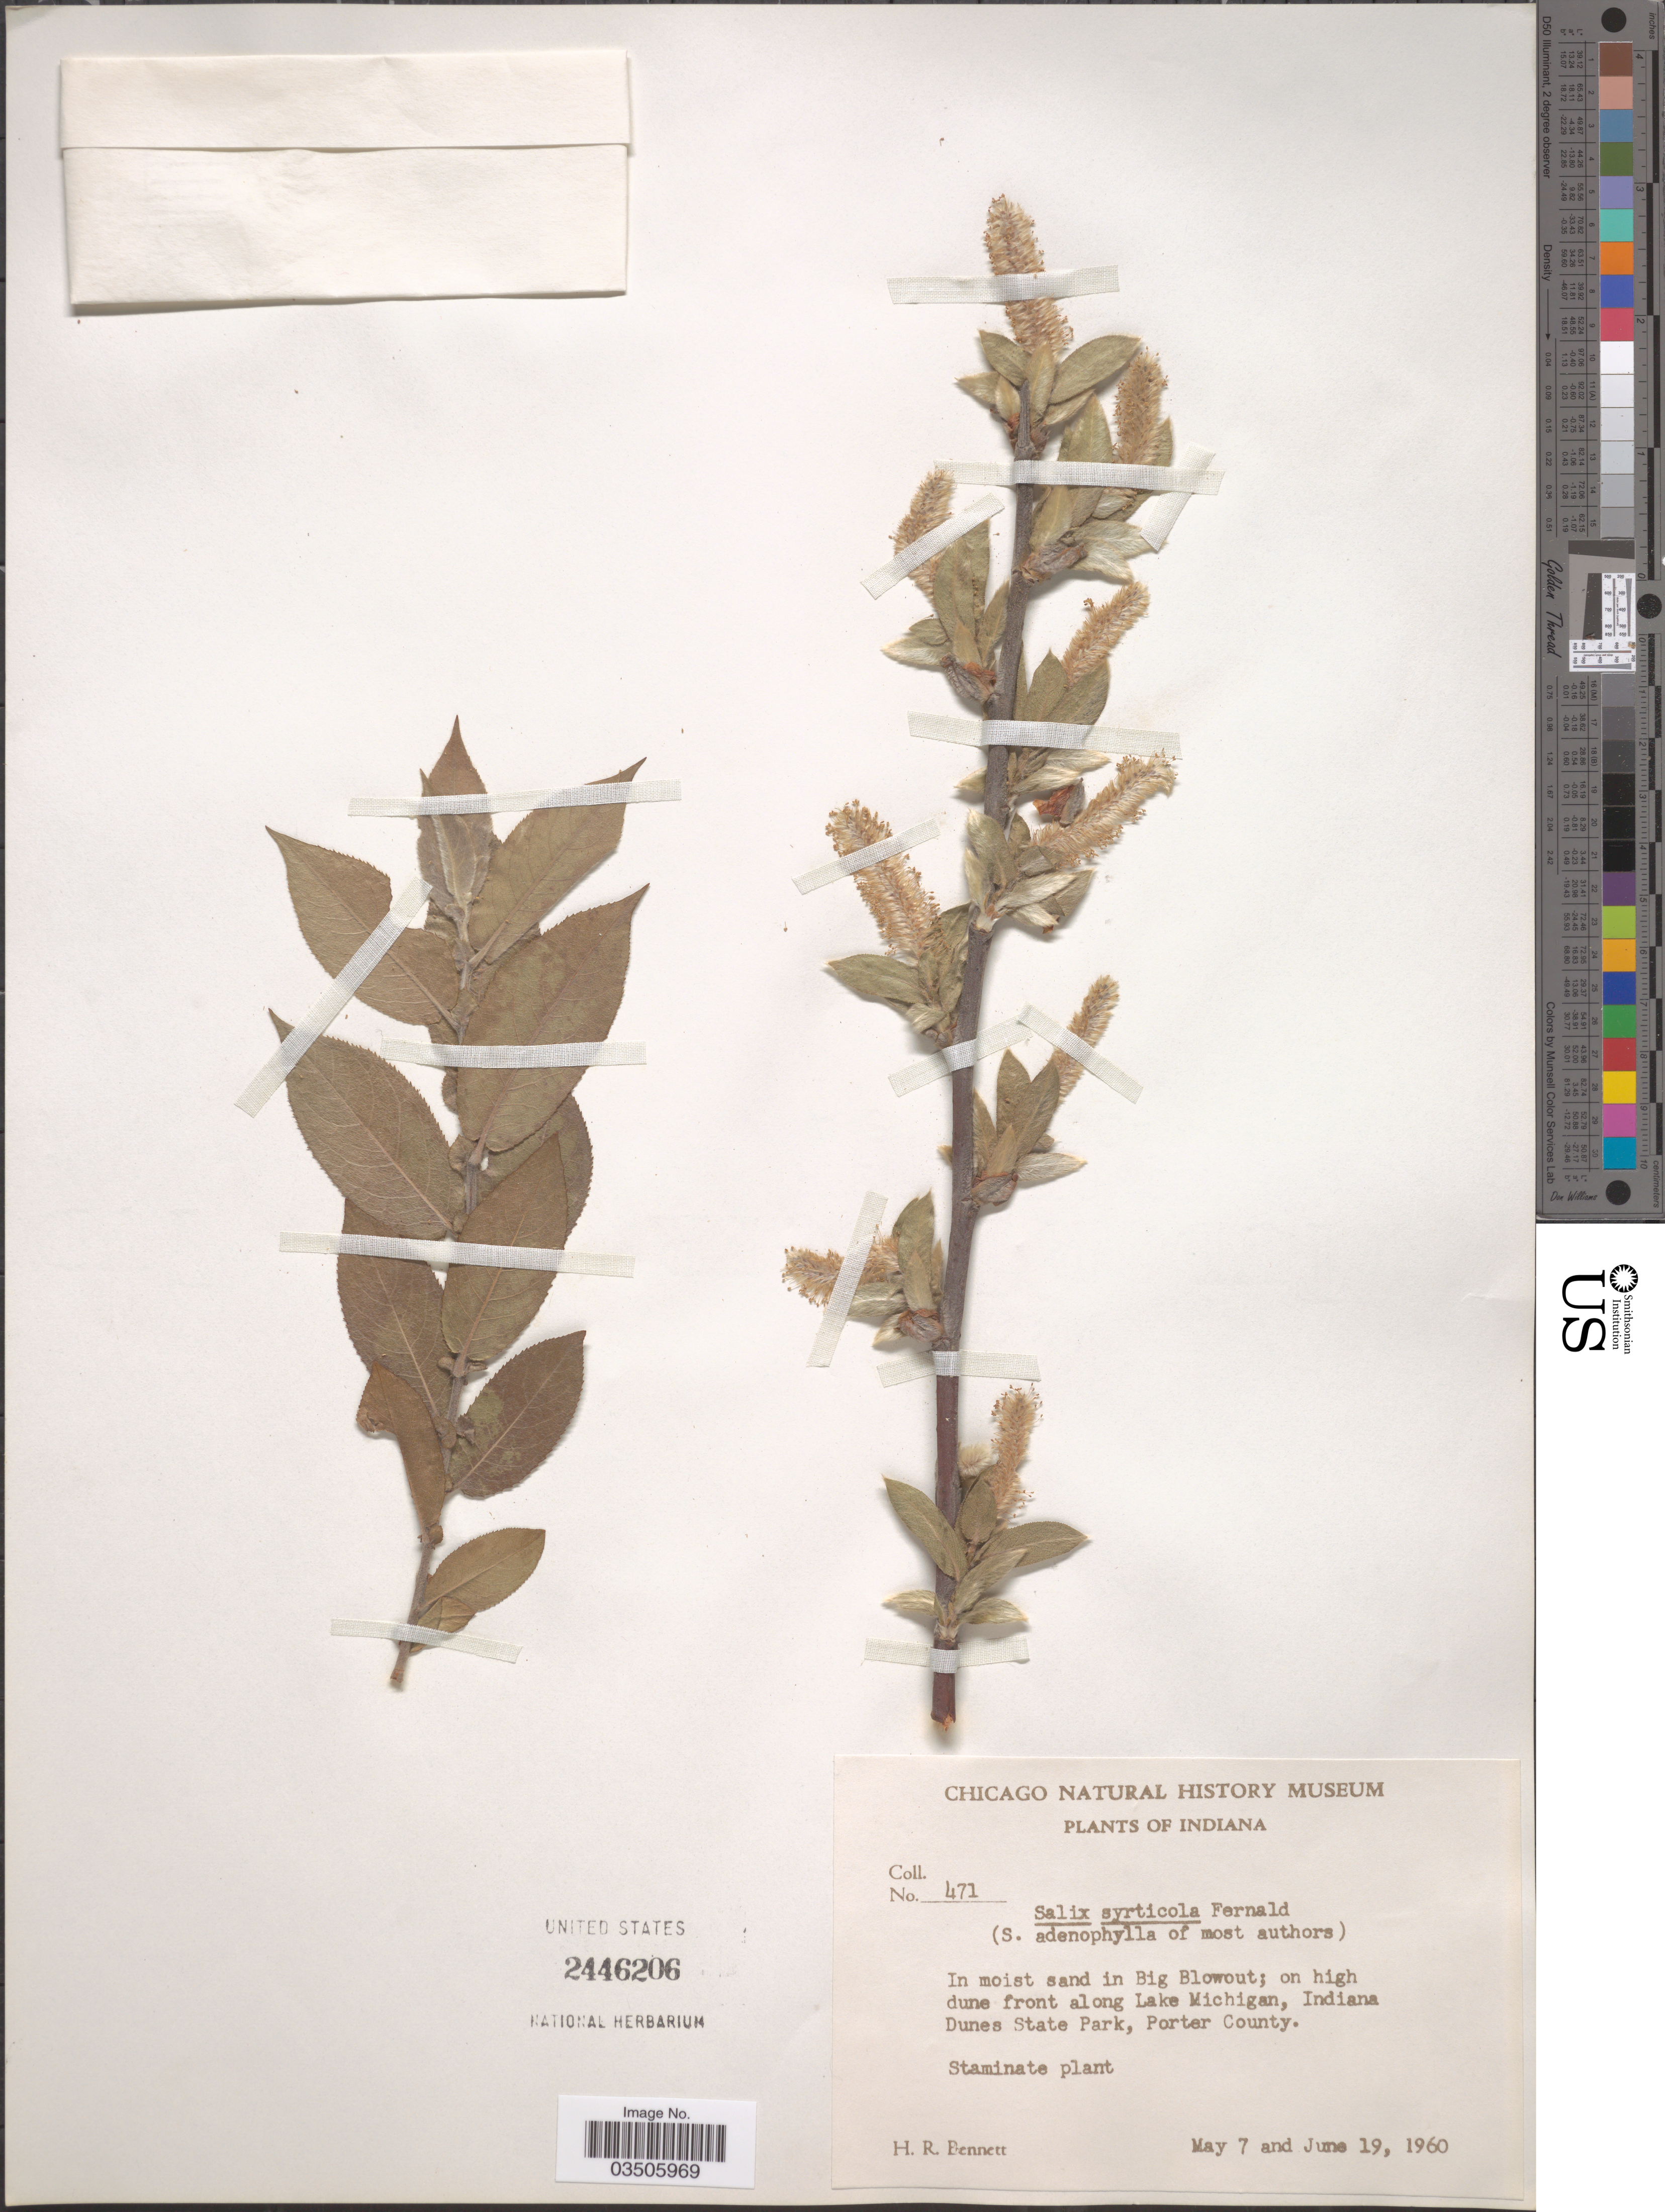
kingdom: Plantae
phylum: Tracheophyta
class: Magnoliopsida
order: Malpighiales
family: Salicaceae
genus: Salix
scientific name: Salix syrticola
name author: Fernald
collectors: H. R. Bennett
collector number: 471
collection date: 1960-05-07/1960-06-19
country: United States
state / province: Indiana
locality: In moist sand in Big Blowout; on high dune front along Lake Michigan, Indiana Dunes State Park, Porter County.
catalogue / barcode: US 2446206